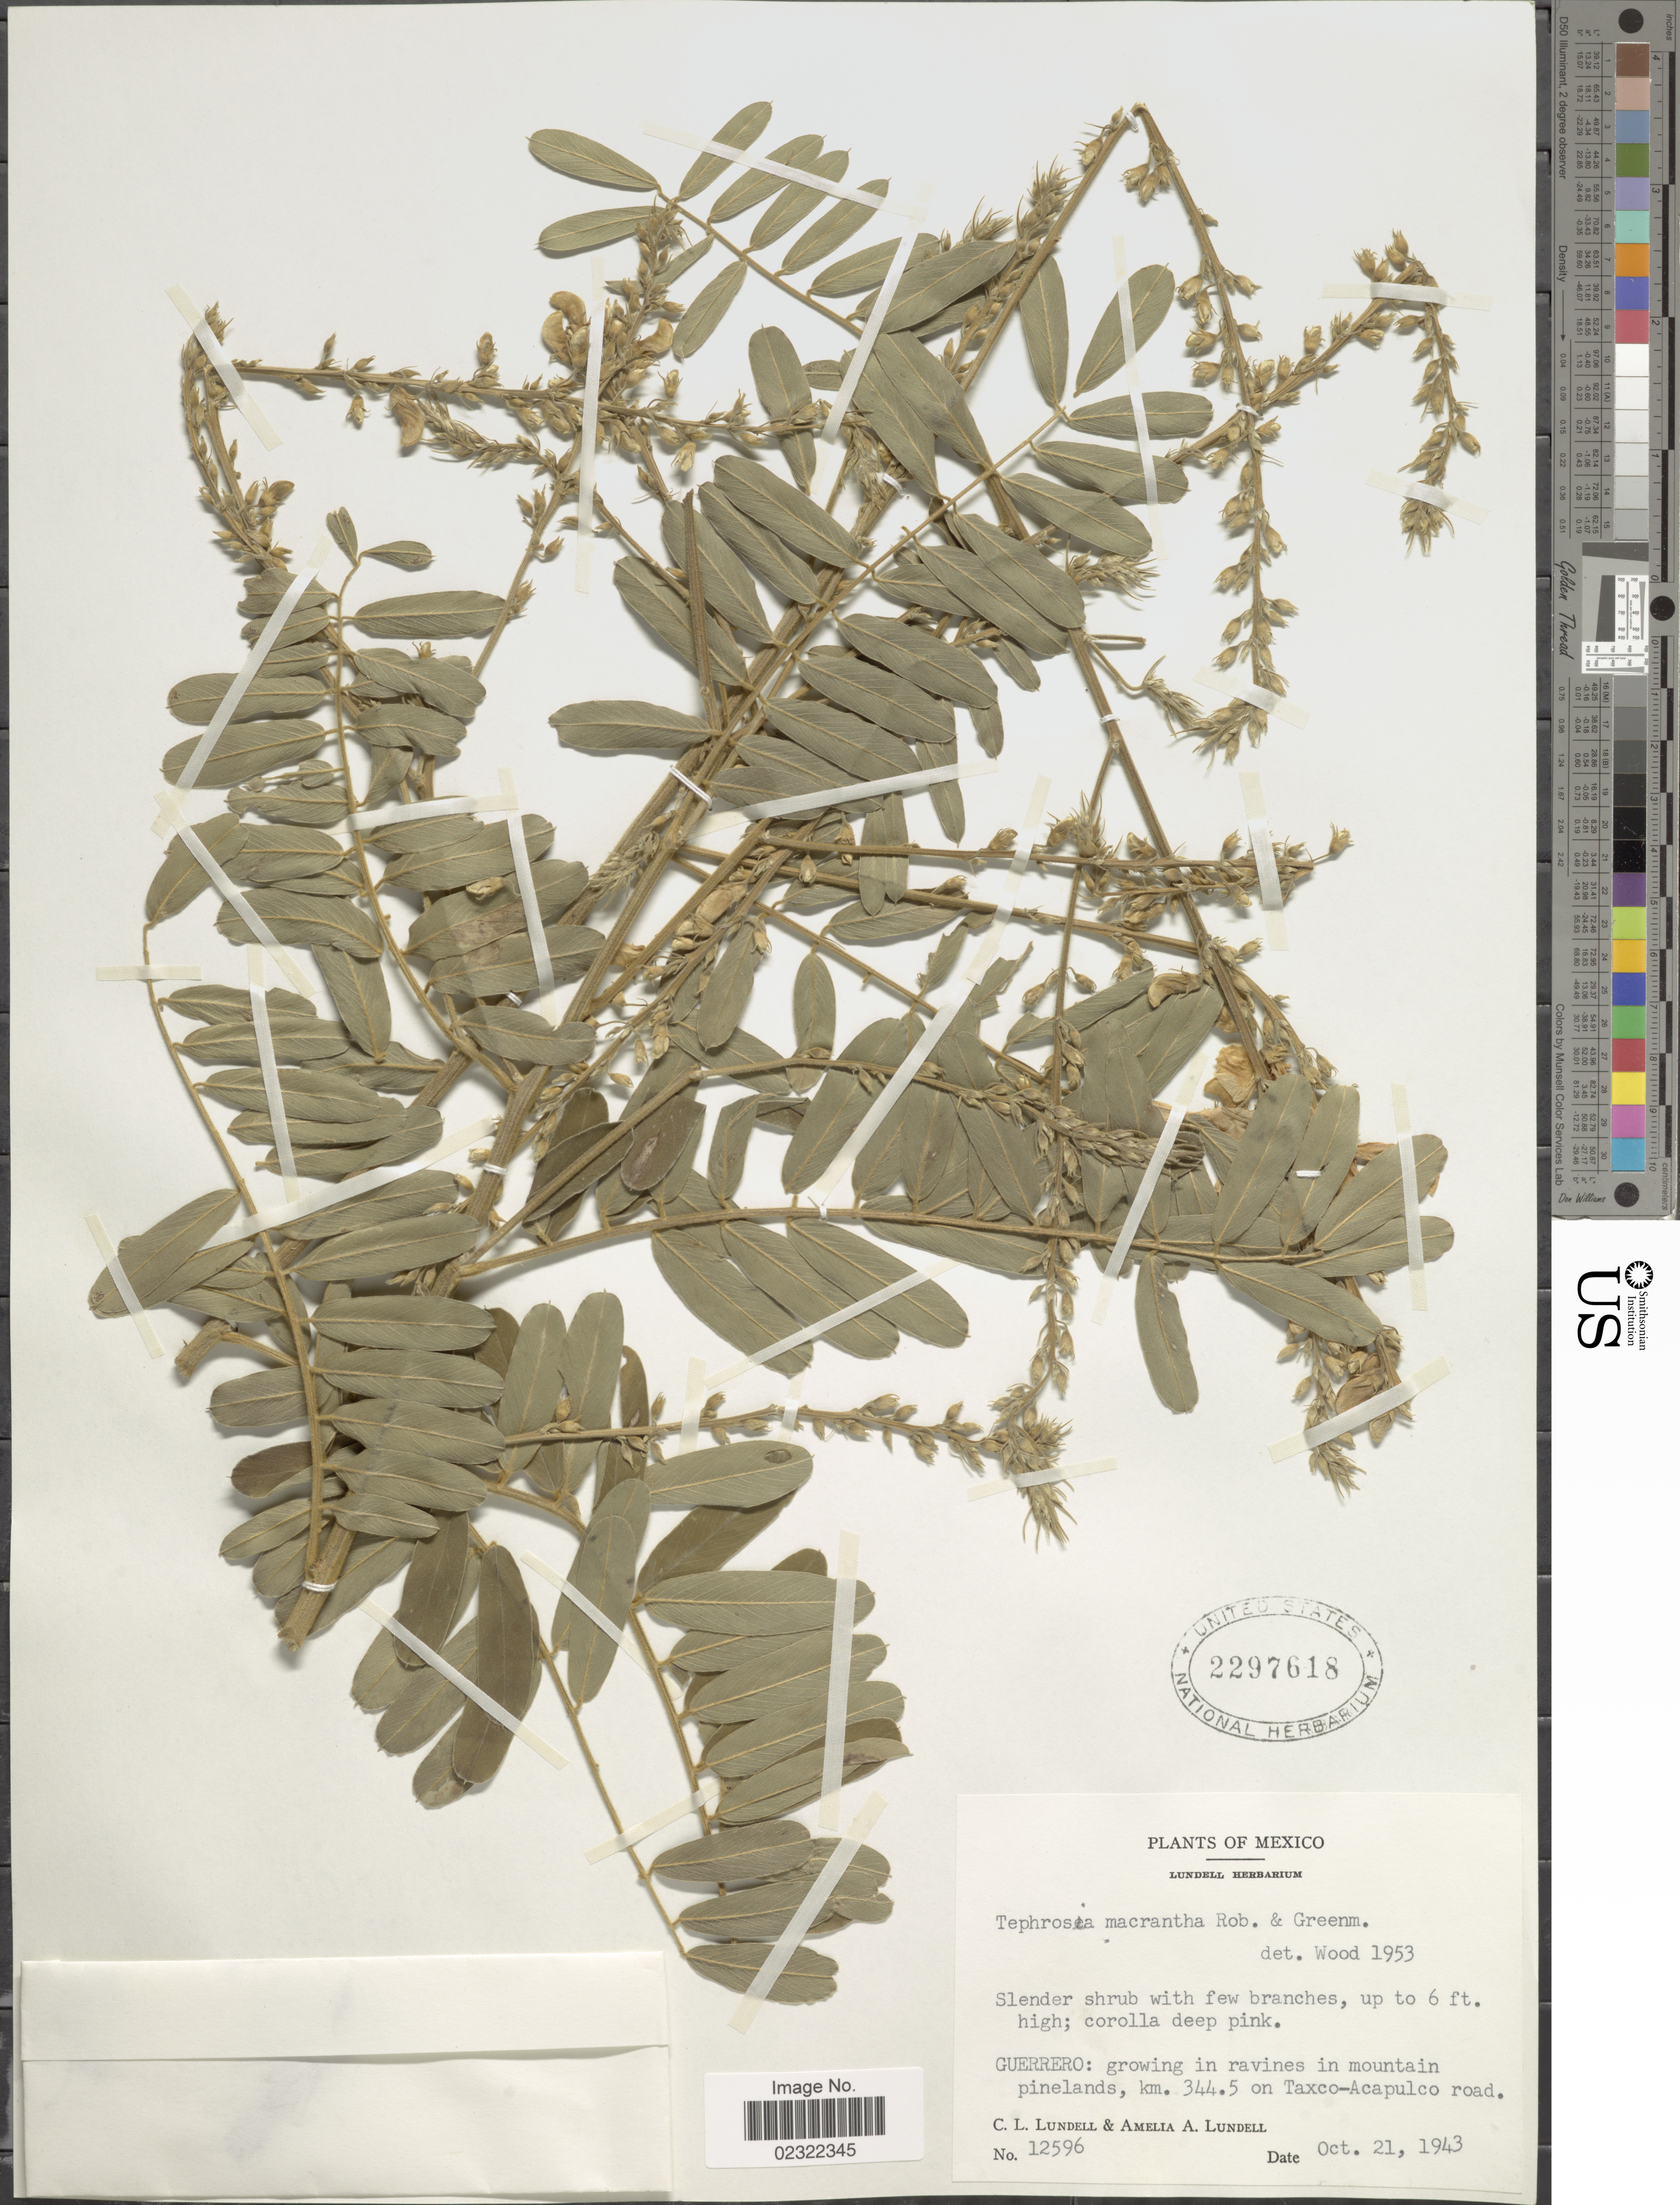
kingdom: Plantae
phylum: Tracheophyta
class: Magnoliopsida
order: Fabales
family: Fabaceae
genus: Tephrosia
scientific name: Tephrosia macrantha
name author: B.L. Rob. & Greenm. ex Pringle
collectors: C. L. Lundell & A. A. Lundell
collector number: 12596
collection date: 1943-10-21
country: Mexico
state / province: Guerrero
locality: Guerrero: growing in ravines in mountain pinelands, km 344.5 on Taxco-Acapulco road.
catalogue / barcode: US 2297618